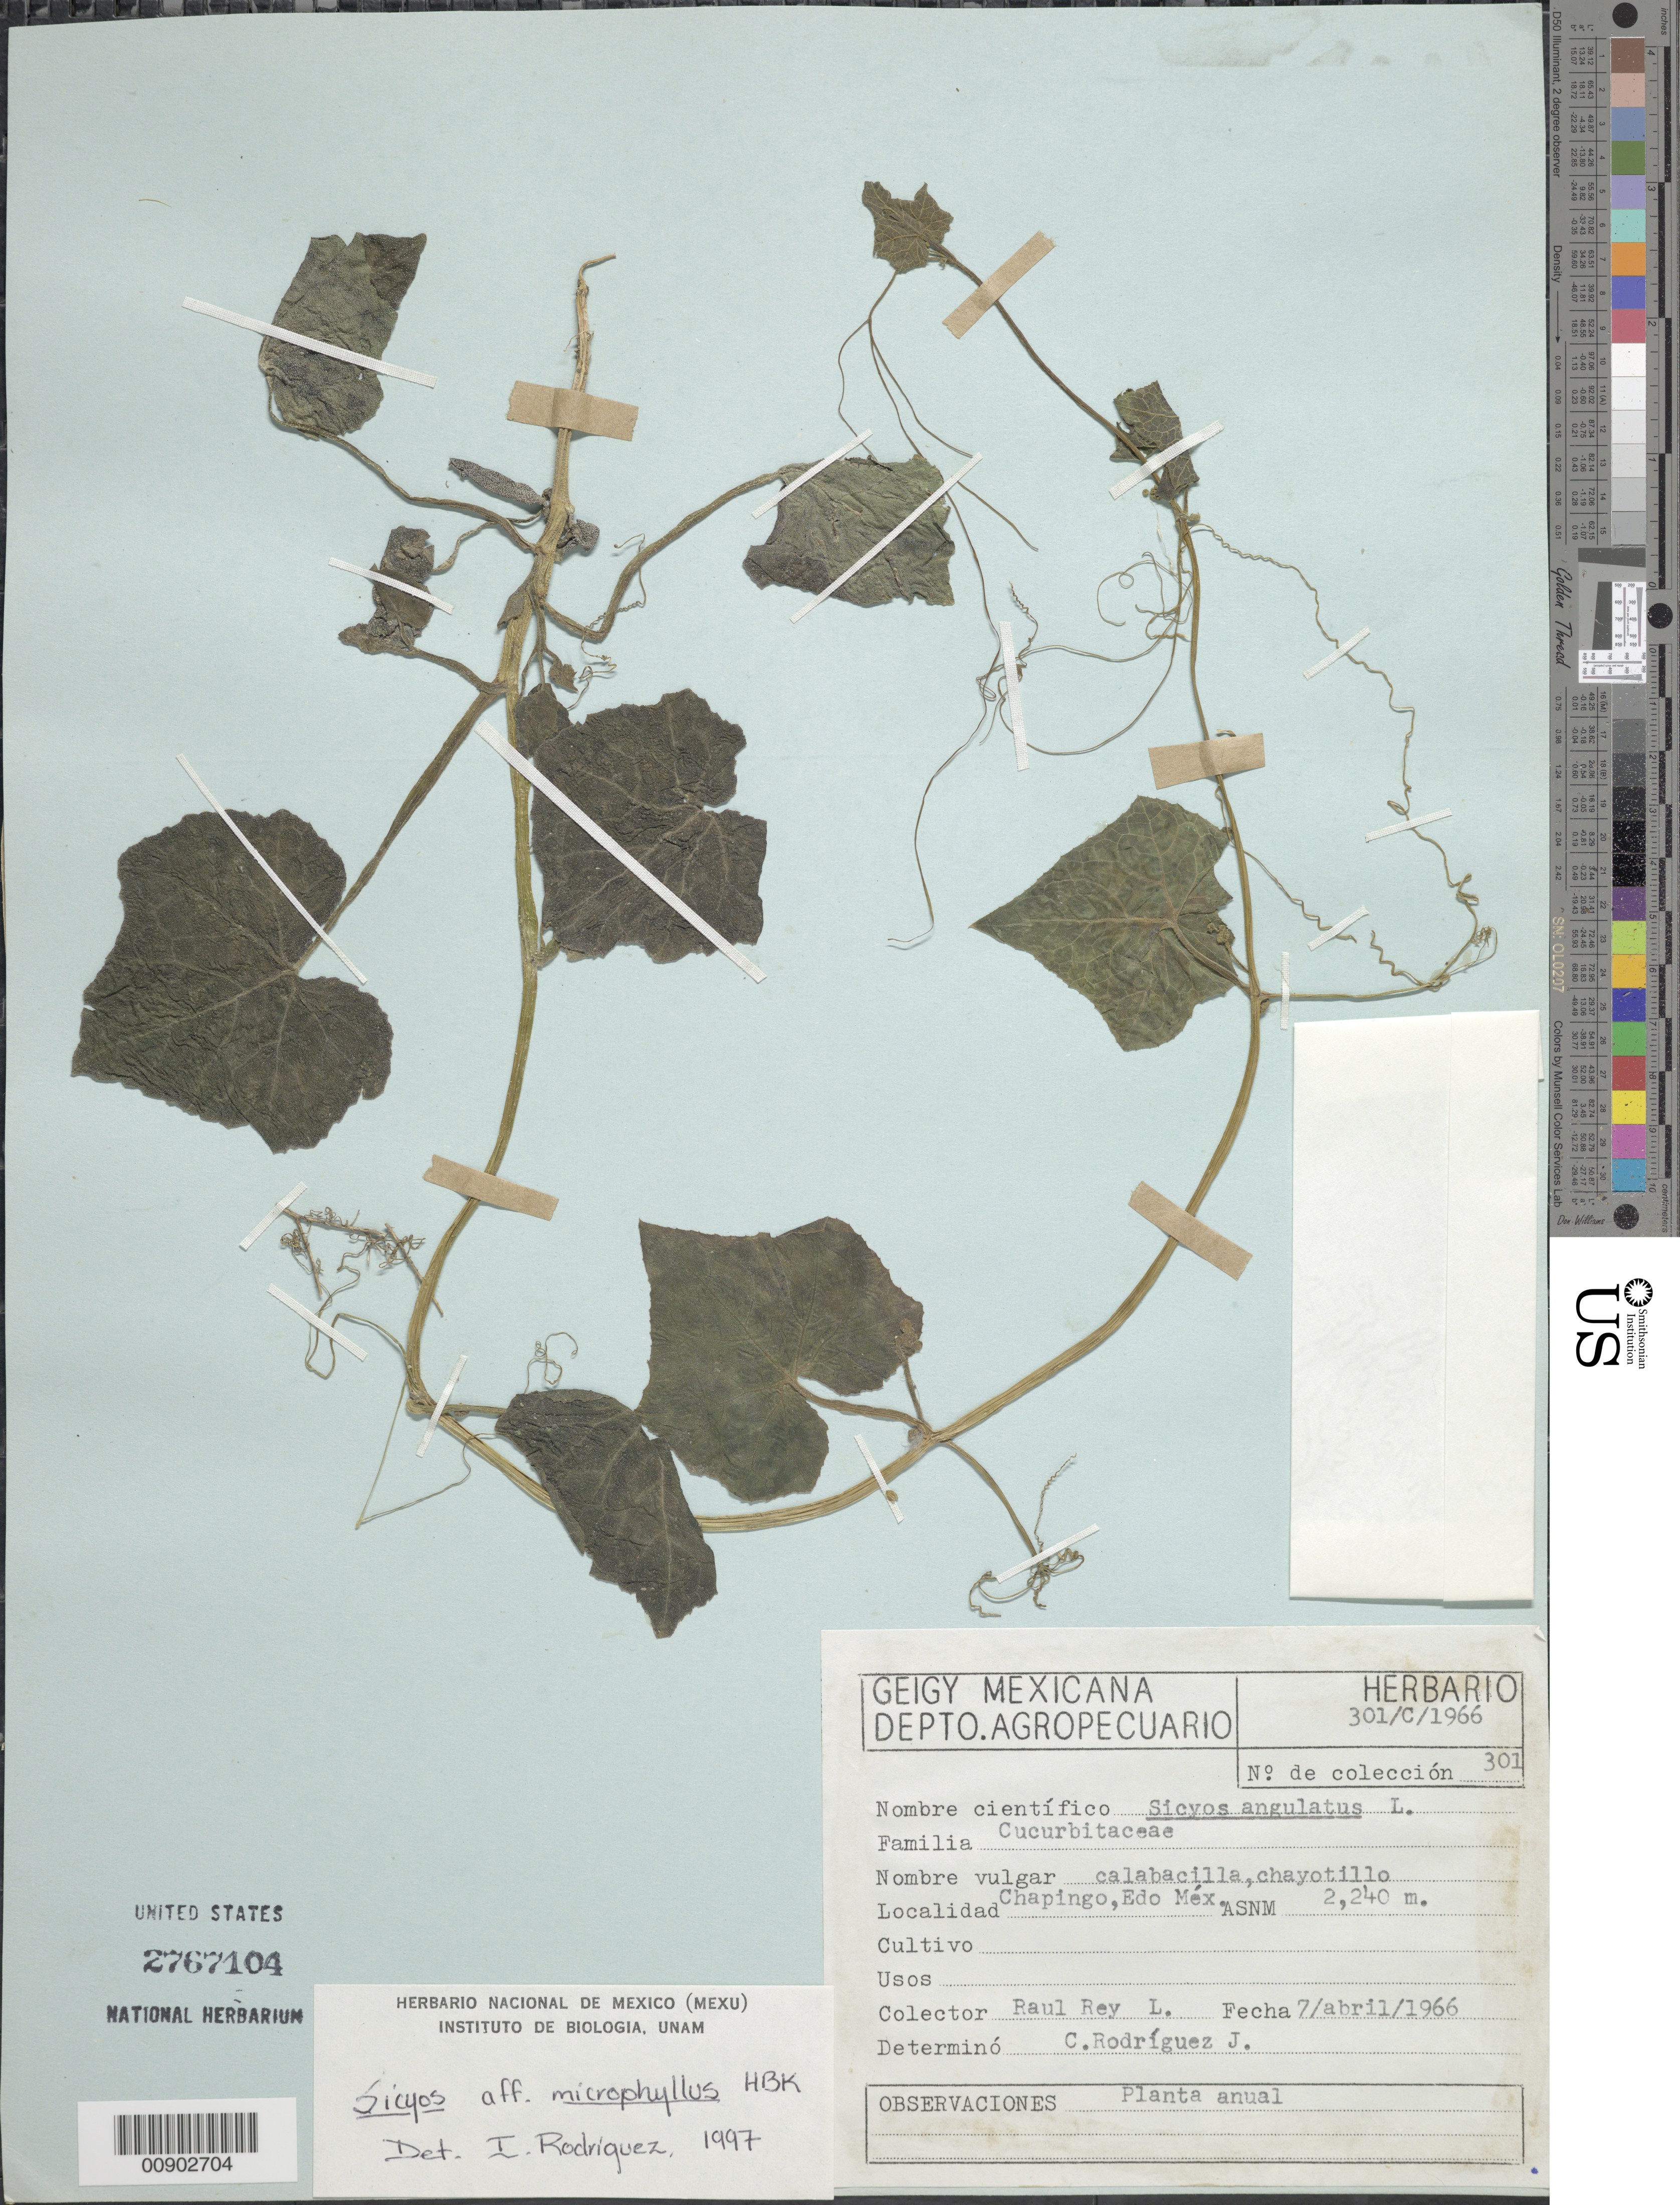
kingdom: Plantae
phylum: Tracheophyta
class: Magnoliopsida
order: Cucurbitales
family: Cucurbitaceae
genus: Sicyos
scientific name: Sicyos microphyllus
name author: Kunth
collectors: Rey L., R.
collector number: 301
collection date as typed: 07 Apr 1966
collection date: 1966-04-07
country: Mexico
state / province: México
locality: Chapingo, Edo. México.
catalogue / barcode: US 2767104